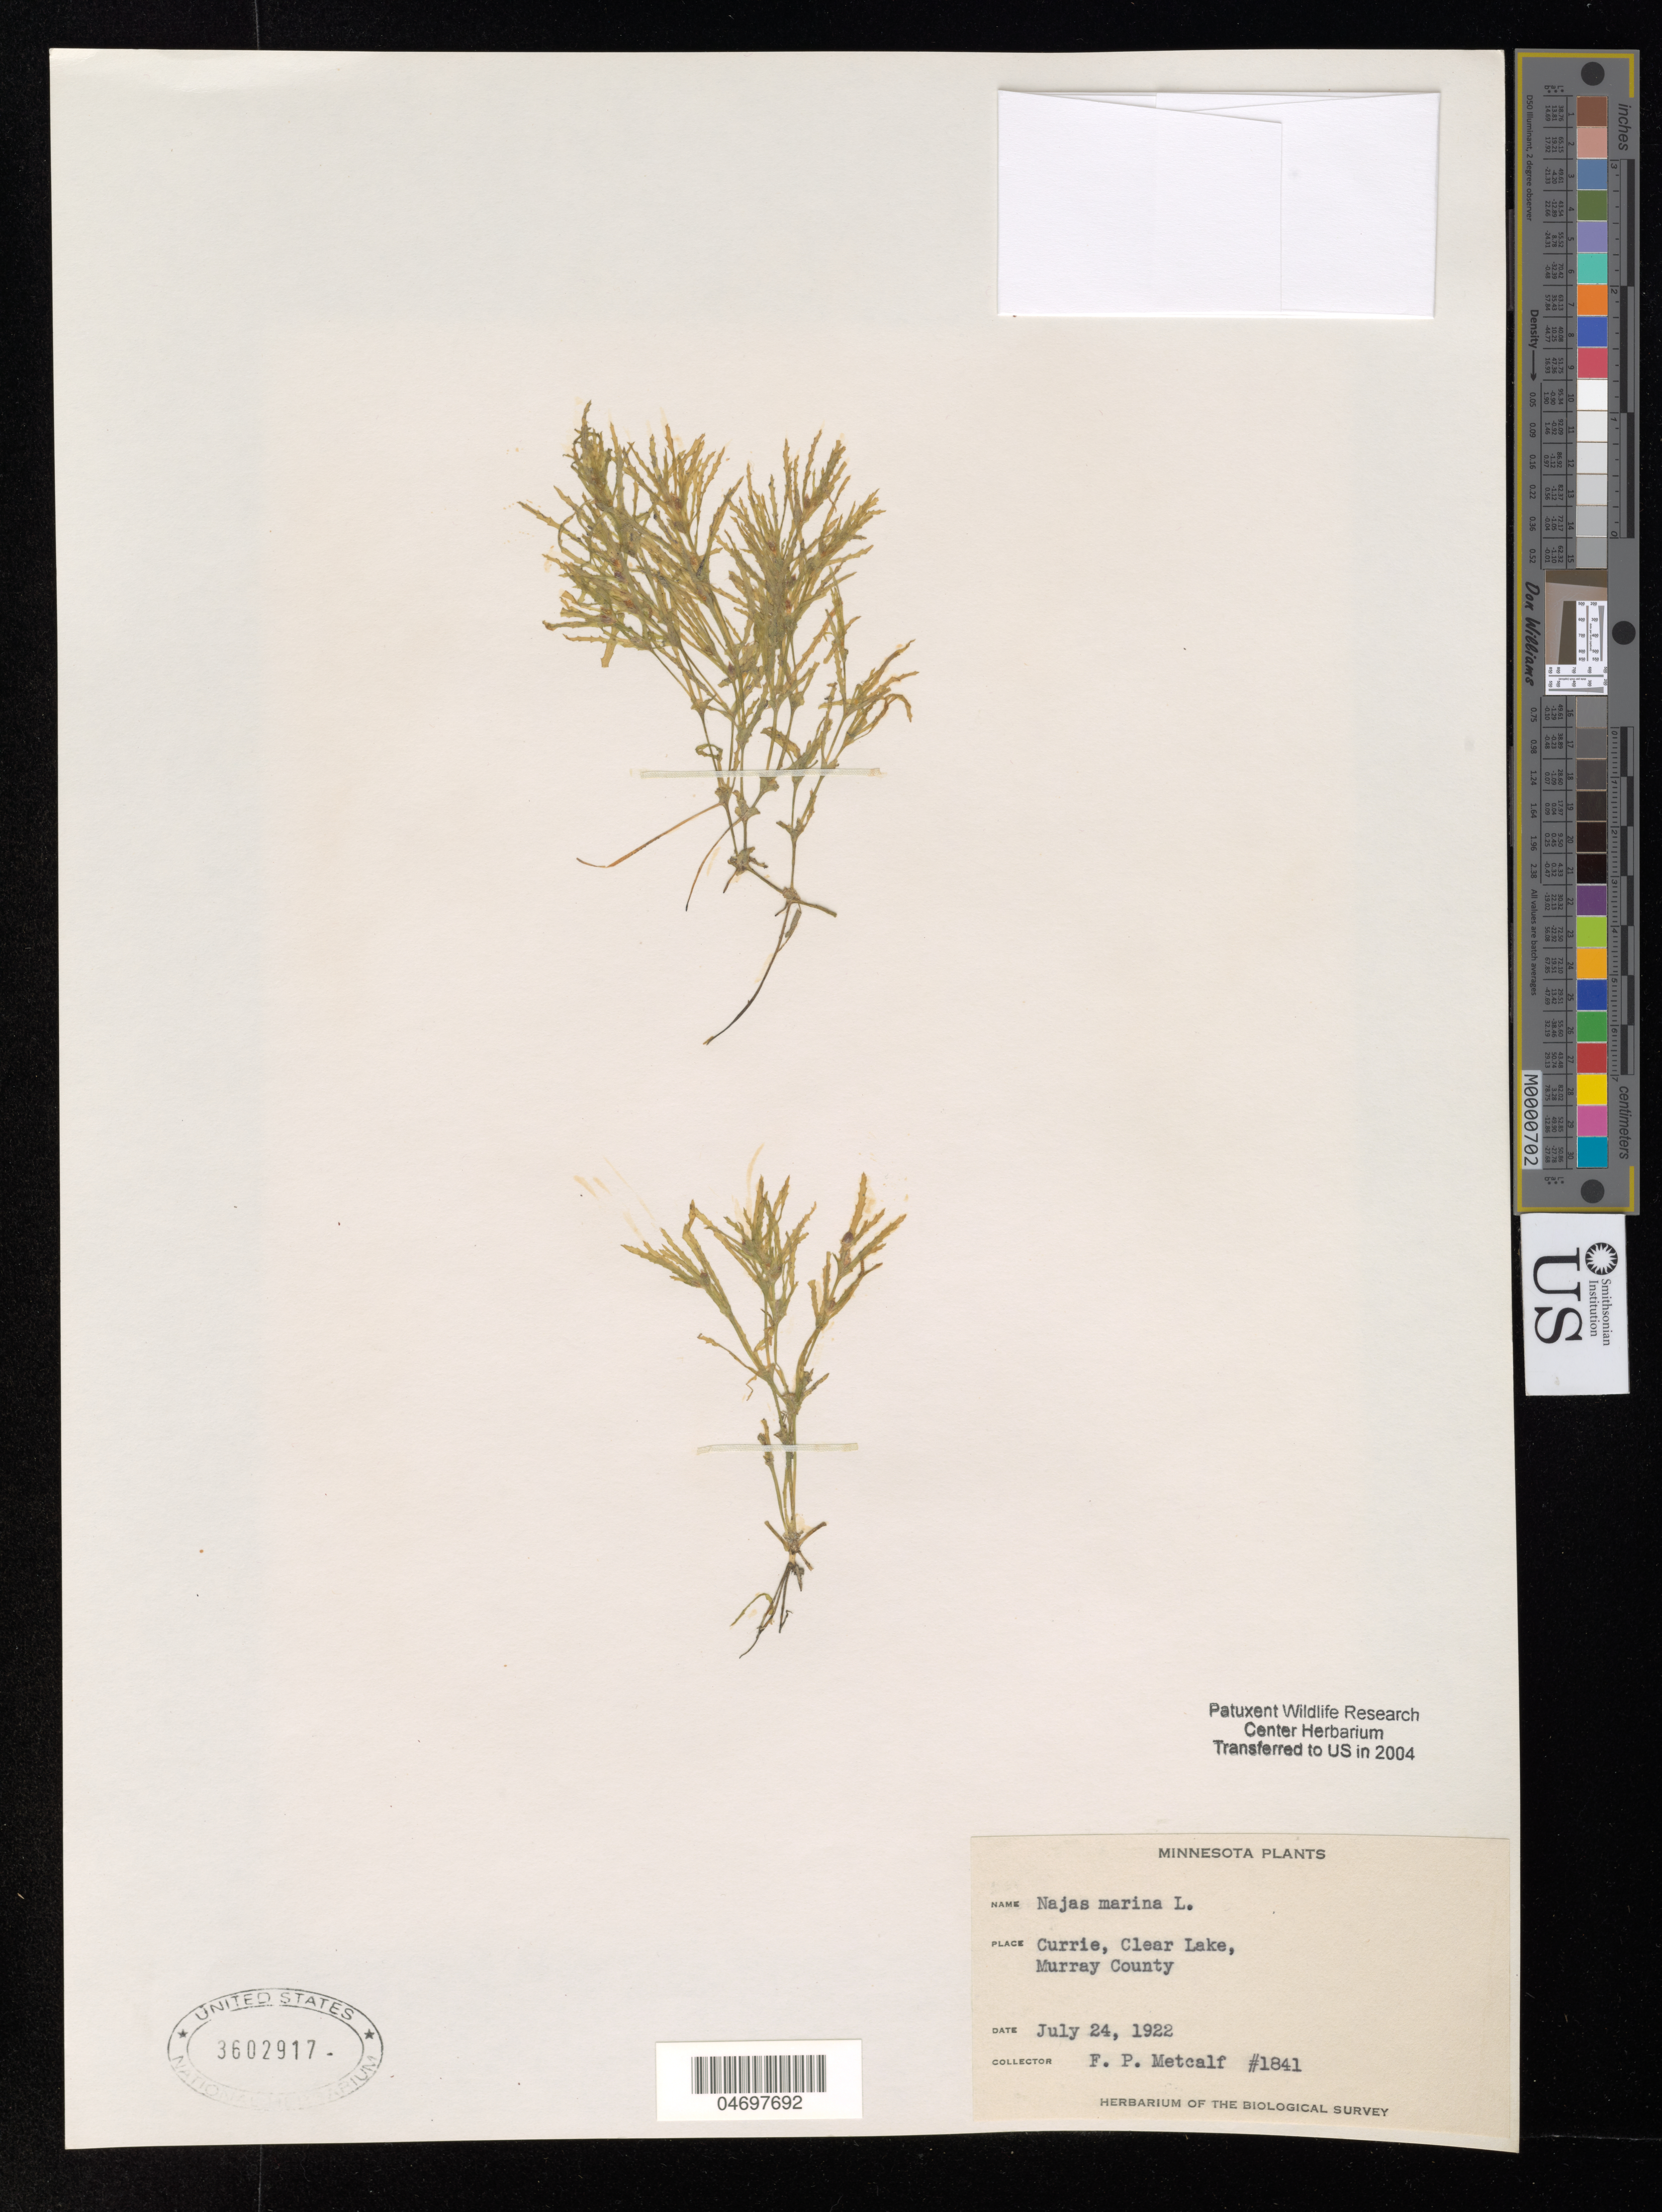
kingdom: Plantae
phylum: Tracheophyta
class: Liliopsida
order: Alismatales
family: Hydrocharitaceae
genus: Najas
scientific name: Najas marina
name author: L.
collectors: F. P. Metcalf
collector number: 1841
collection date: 1922-07-24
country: United States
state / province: Minnesota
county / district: Murray Co.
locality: Currie, Clear Lake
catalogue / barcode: US 3602917